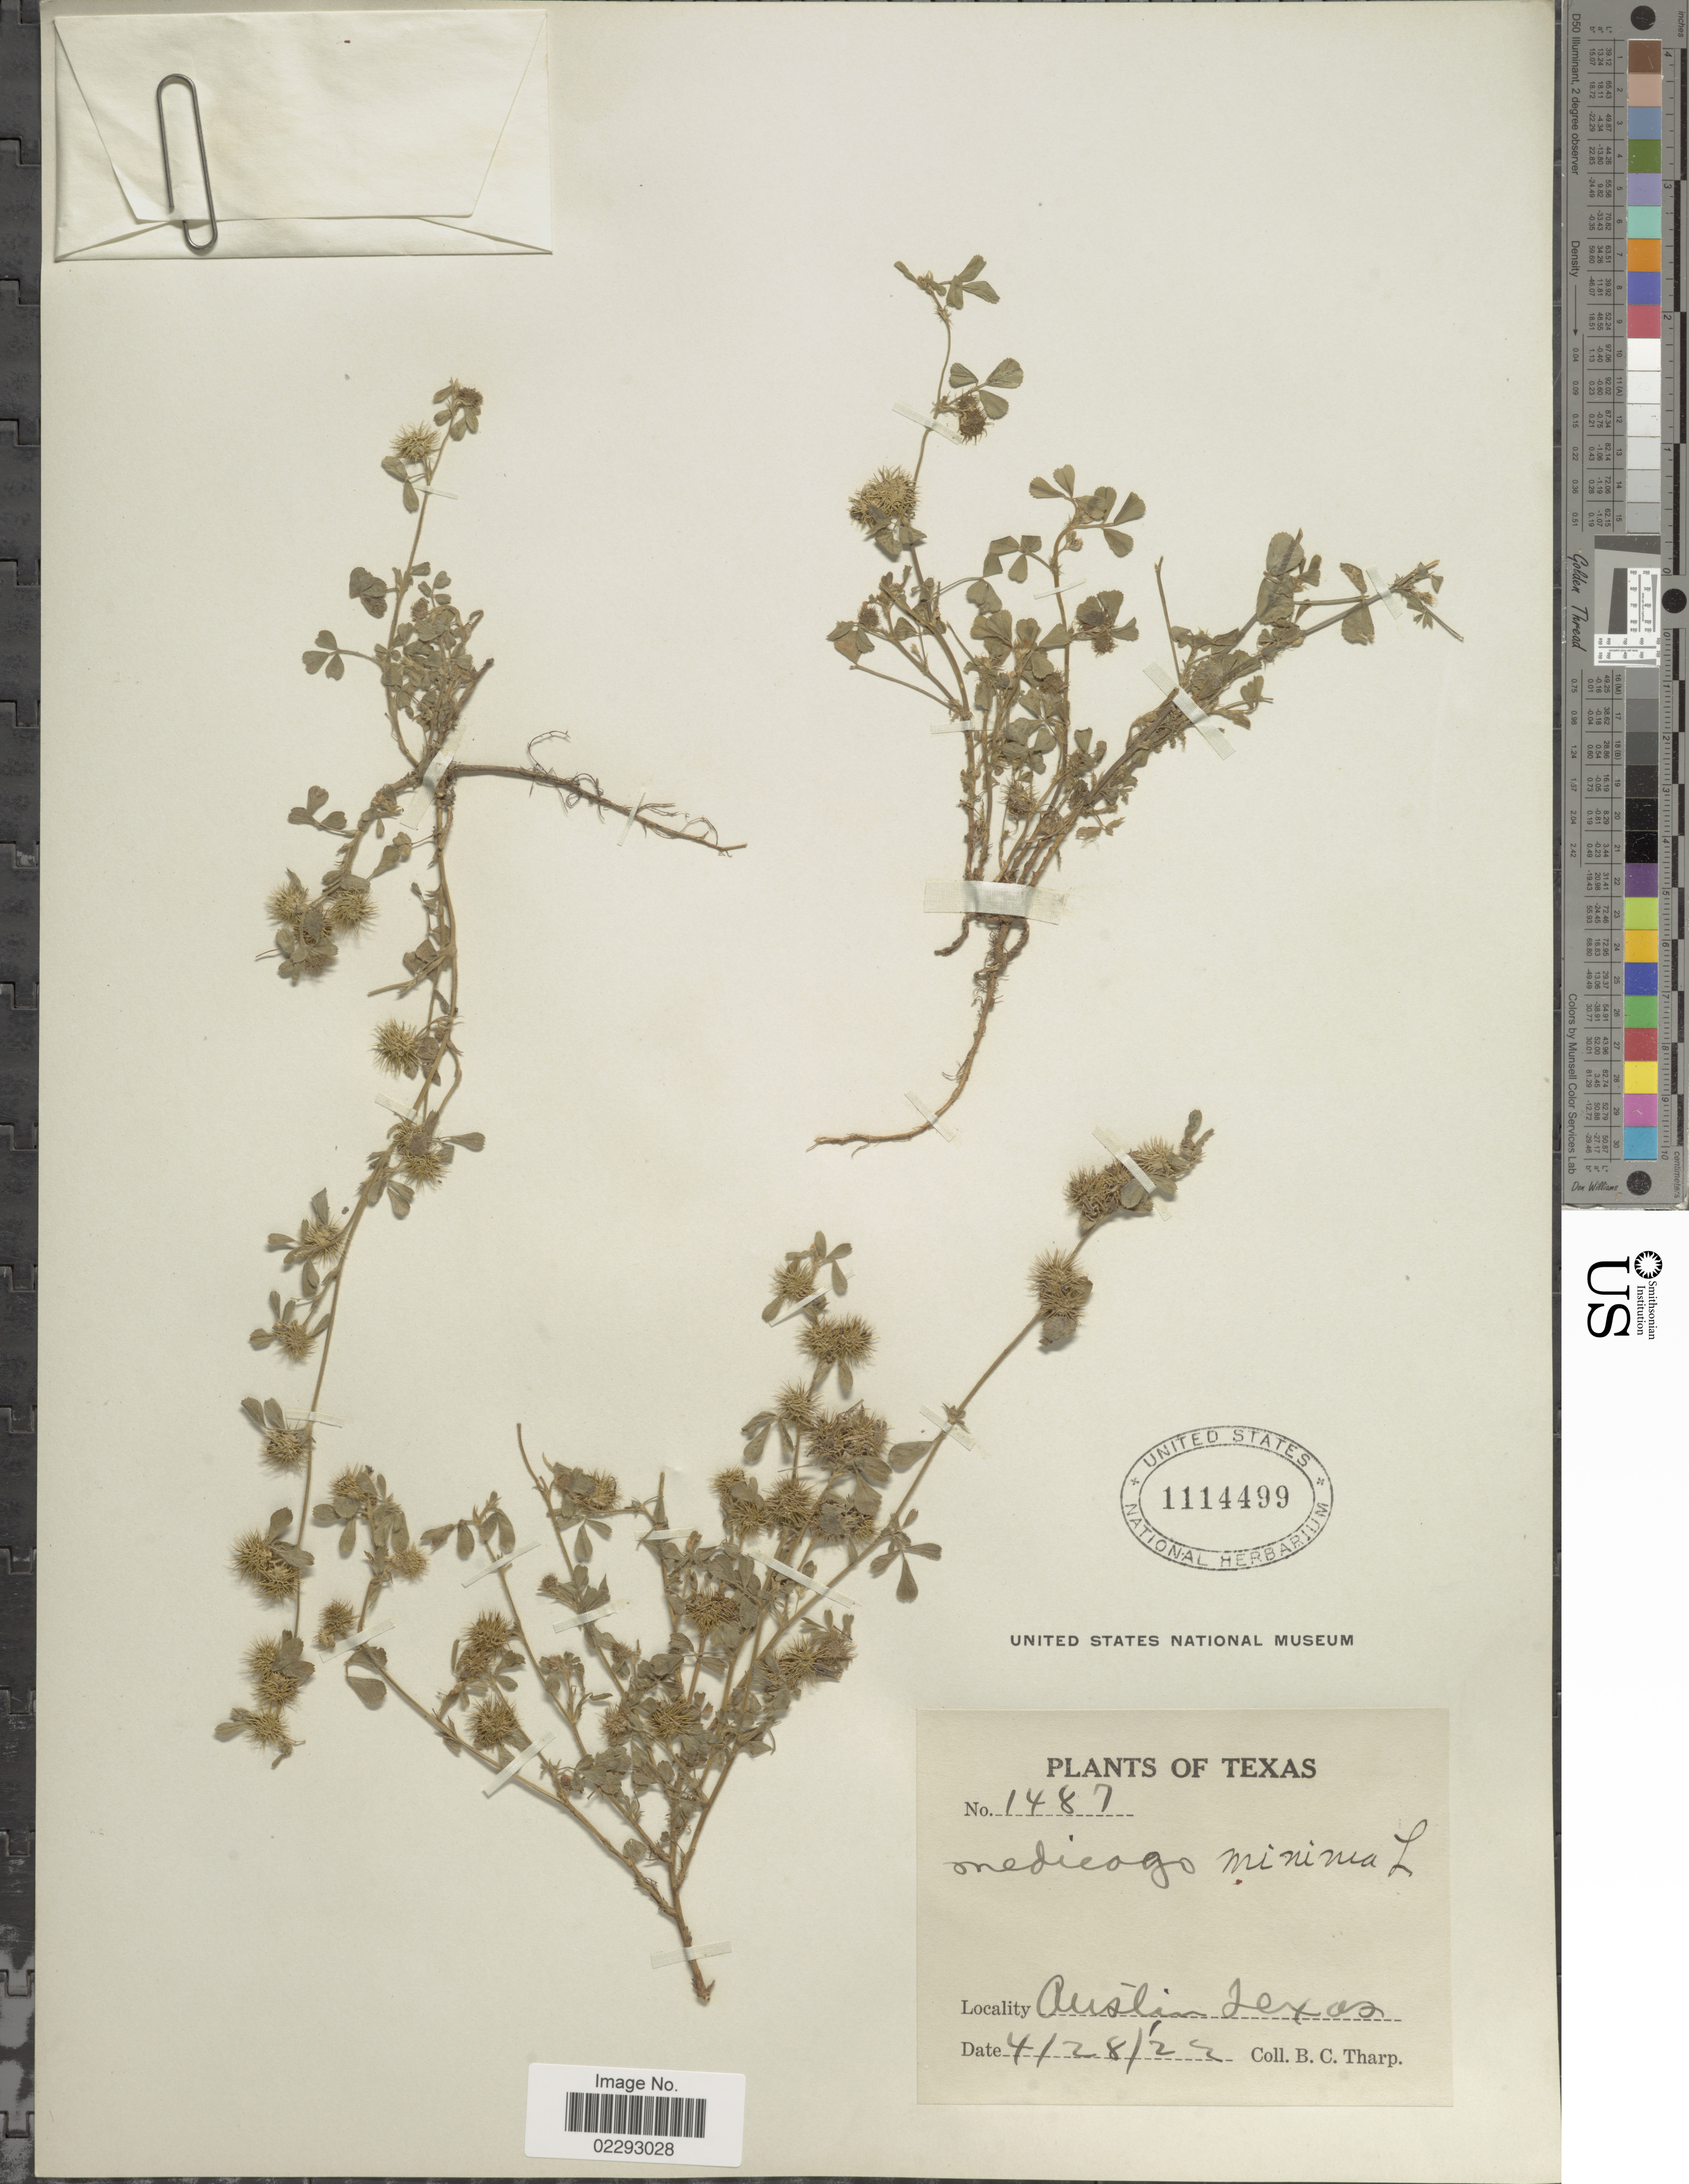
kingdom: Plantae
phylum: Tracheophyta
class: Magnoliopsida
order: Fabales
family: Fabaceae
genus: Medicago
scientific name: Medicago minima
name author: Lam.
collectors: B. C. Tharp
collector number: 1487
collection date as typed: Transcribed d/m/y: 28/4/22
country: United States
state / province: Texas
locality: Texas, Austin.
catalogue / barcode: US 1114499